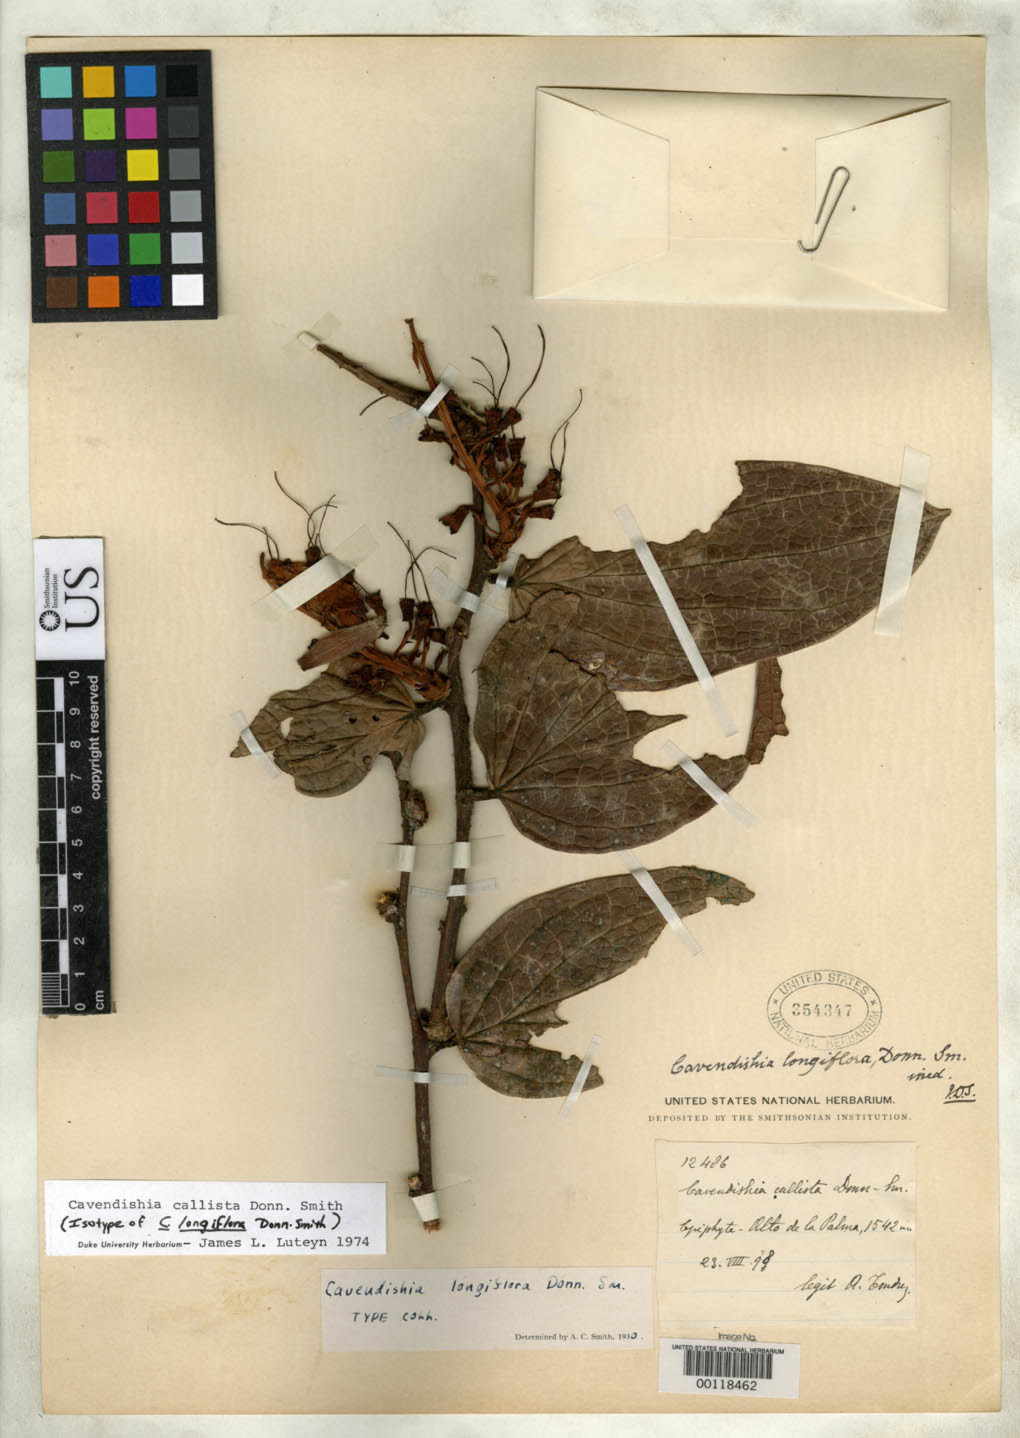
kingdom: Plantae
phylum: Tracheophyta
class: Magnoliopsida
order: Ericales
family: Ericaceae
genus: Cavendishia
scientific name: Cavendishia longiflora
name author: Donn. Sm.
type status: Isolectotype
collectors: A. Tonduz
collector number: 7391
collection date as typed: Aug 1898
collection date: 1898-08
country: Costa Rica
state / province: San José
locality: Alto de La Palma.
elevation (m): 1700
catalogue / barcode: US 854347